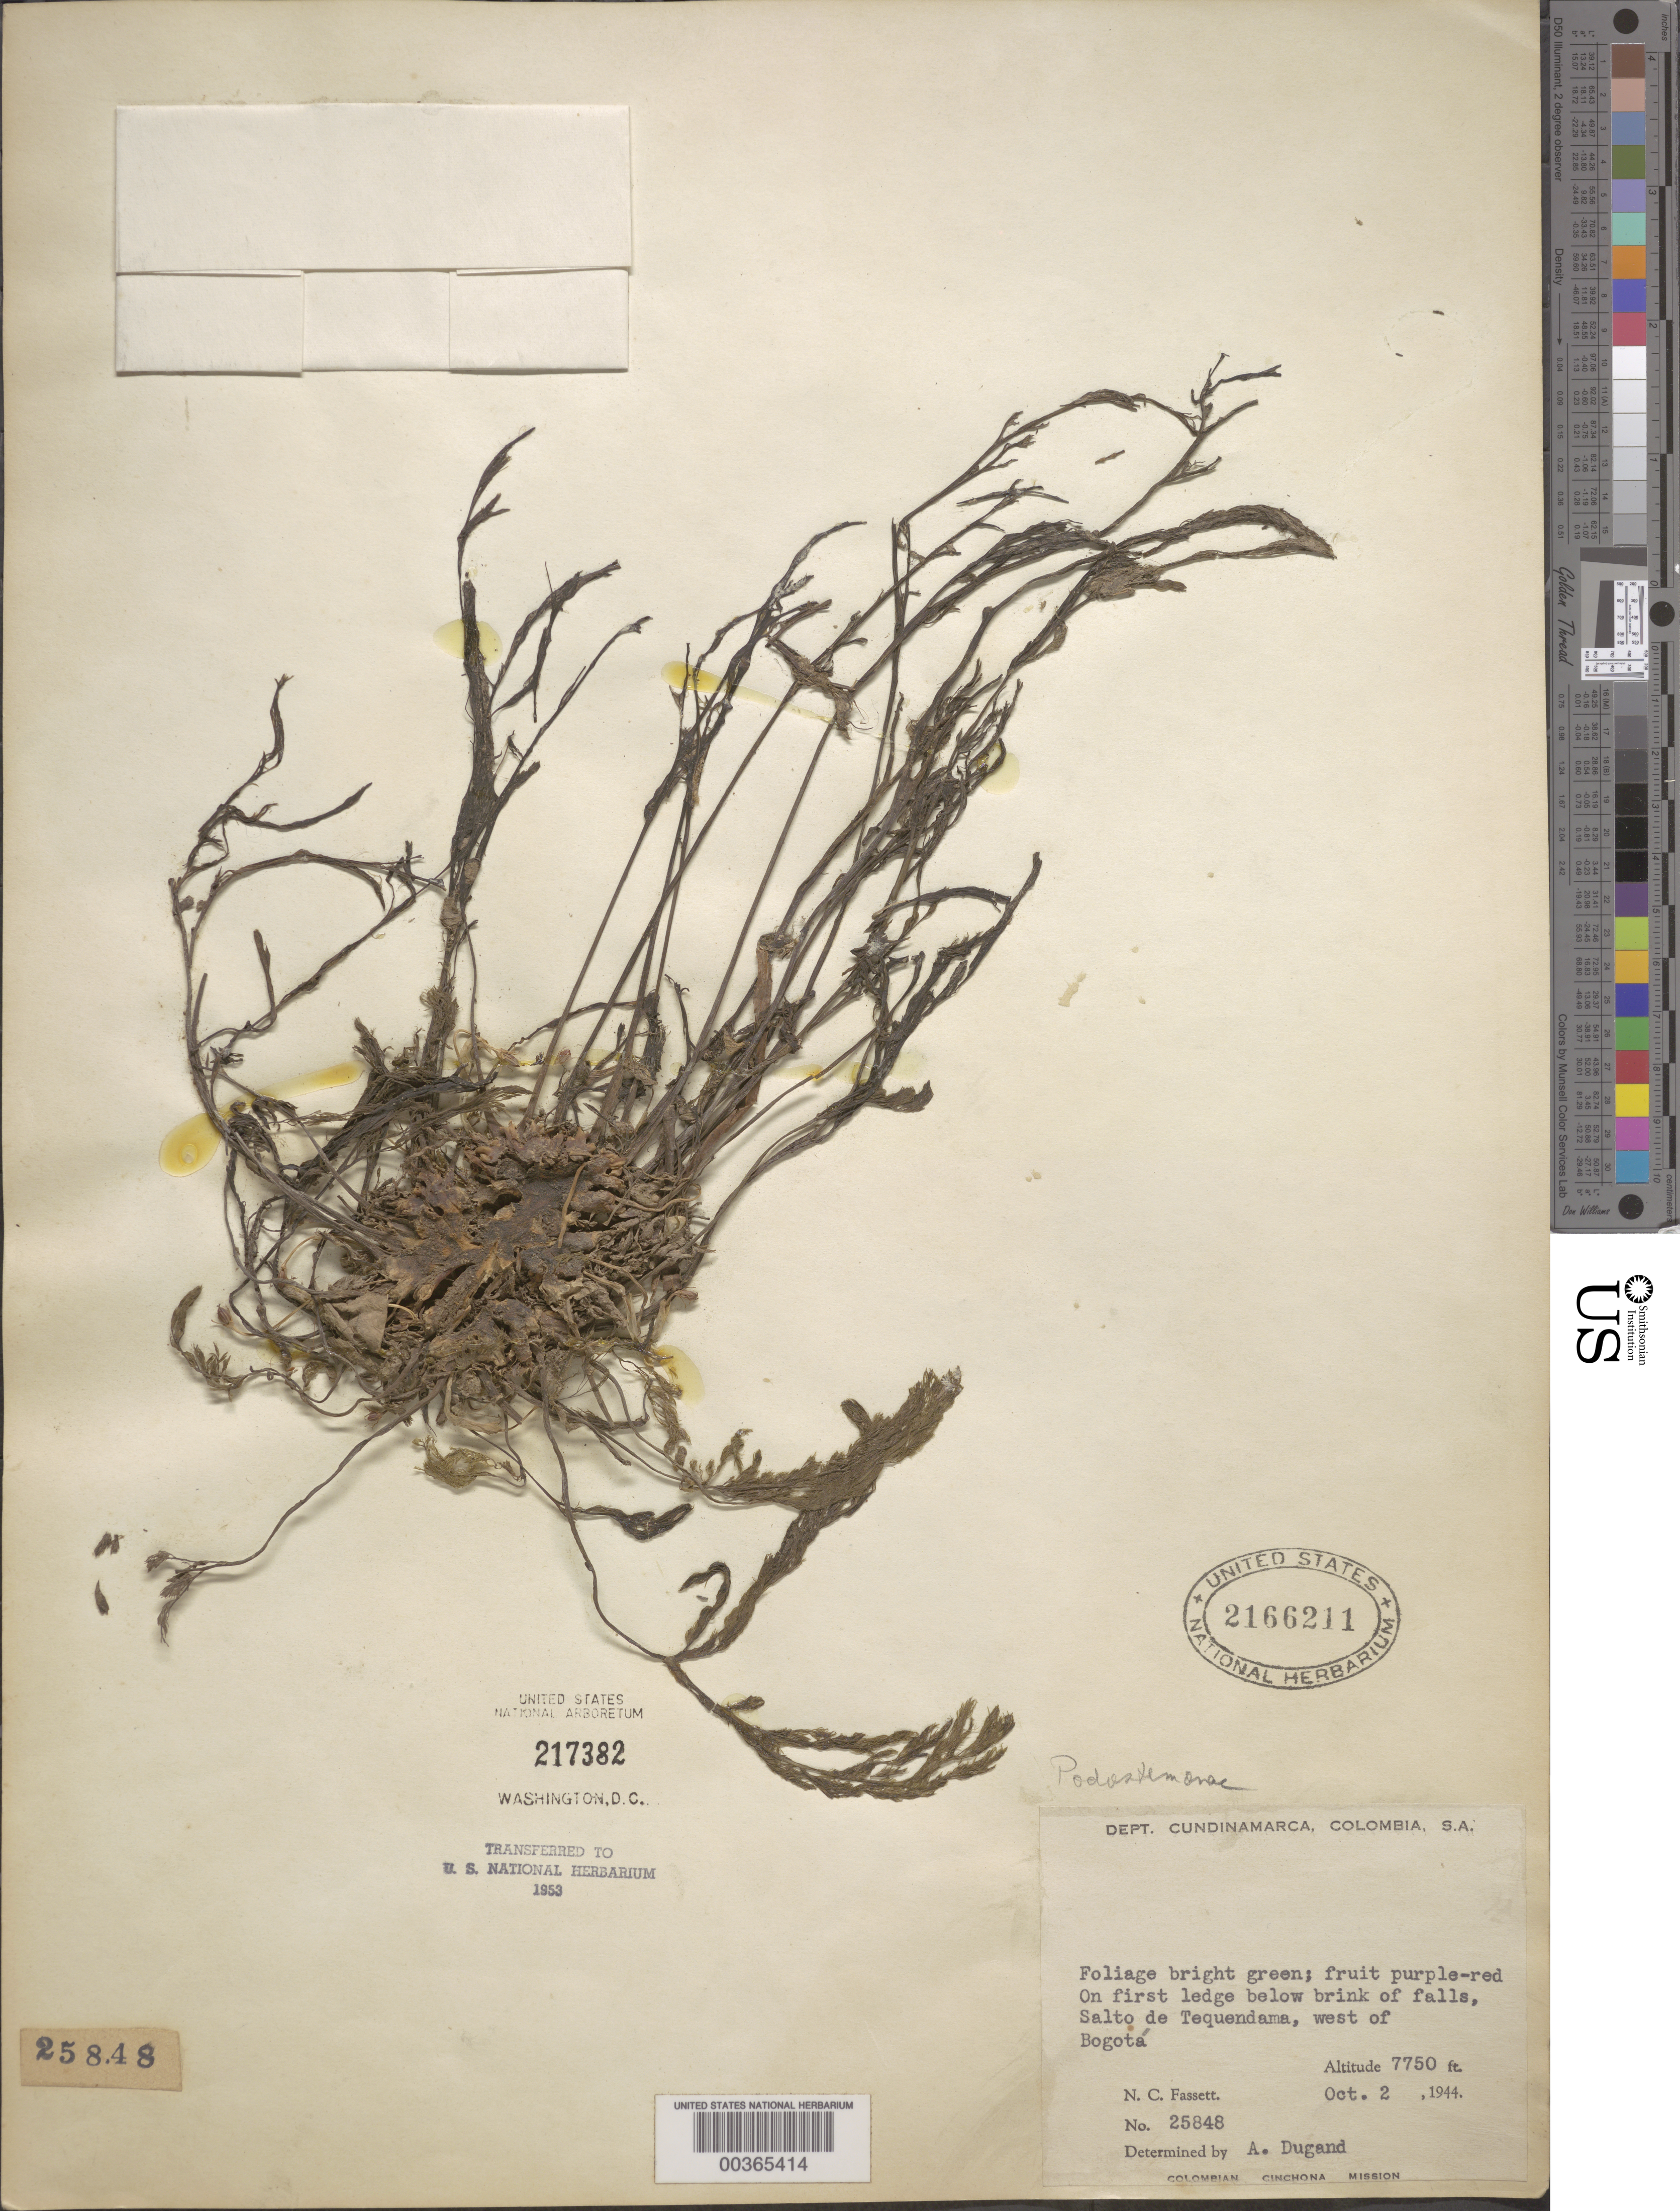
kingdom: Plantae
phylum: Tracheophyta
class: Magnoliopsida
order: Malpighiales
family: Podostemaceae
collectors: N. C. Fassett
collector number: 25848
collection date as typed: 02 Oct 1944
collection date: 1944-10-02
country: Colombia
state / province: Cundinamarca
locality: W of Bogota, Salto de Tequendama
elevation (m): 2362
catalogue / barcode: US 2166211